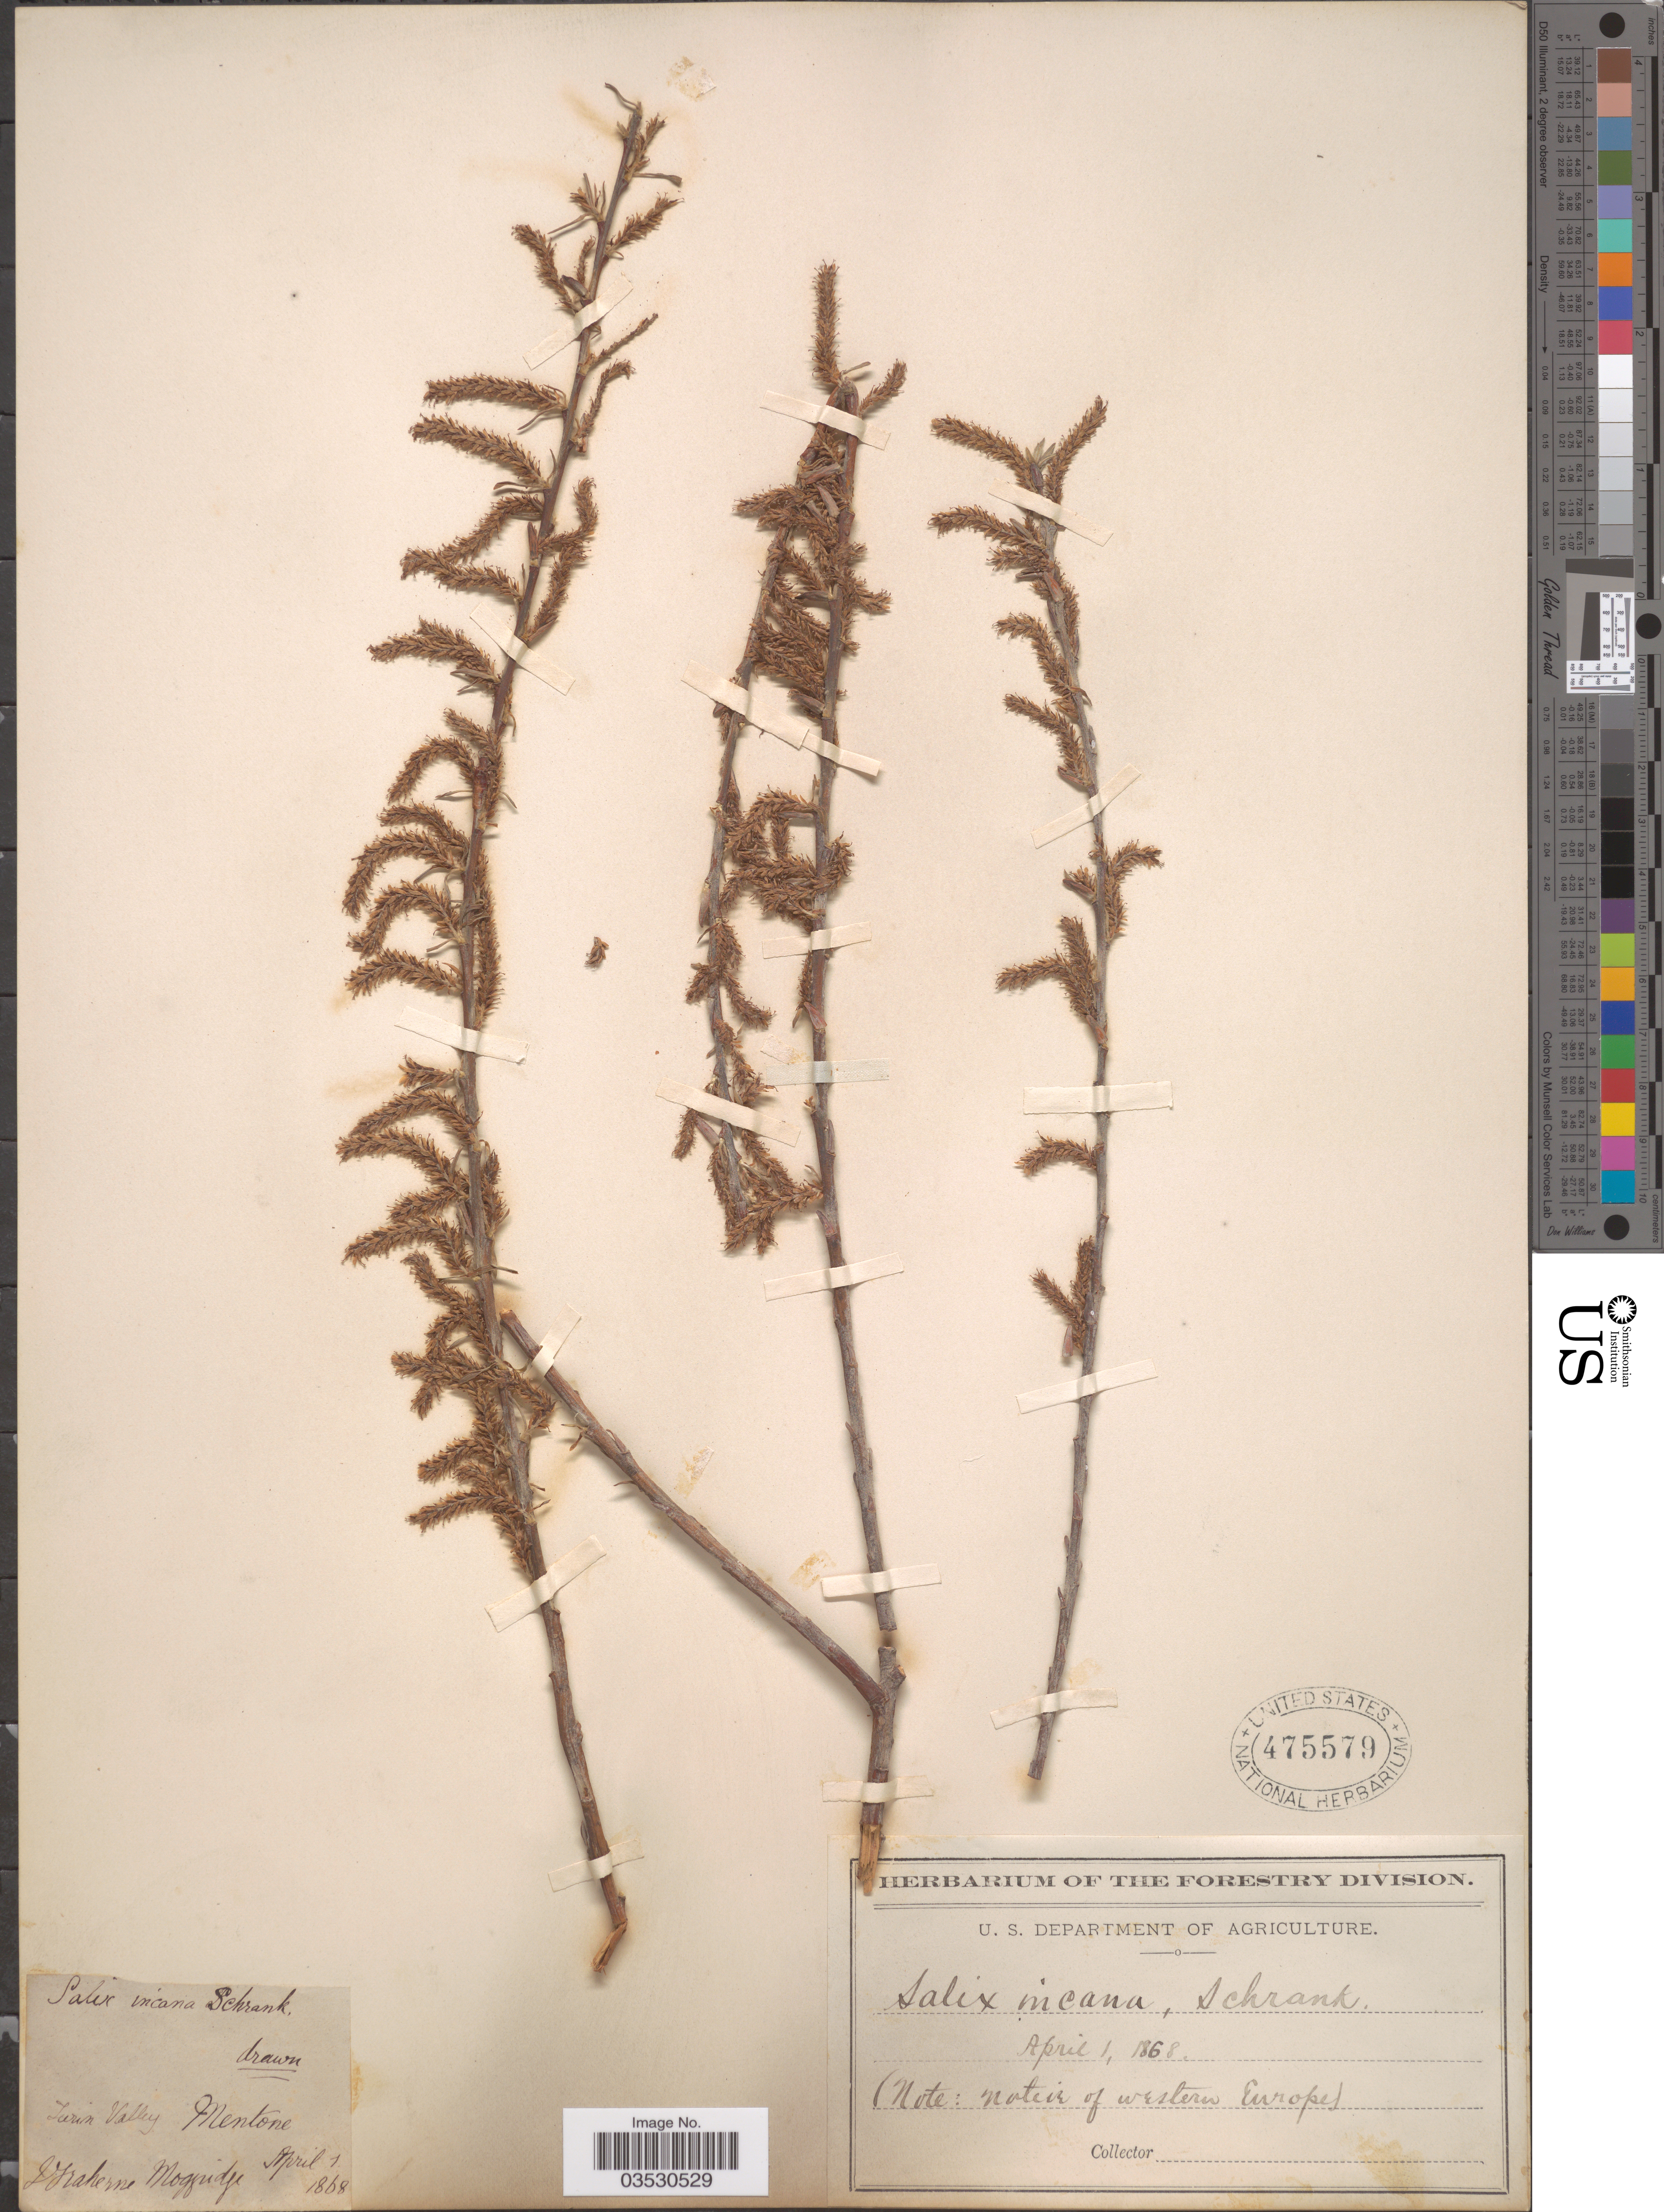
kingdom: Plantae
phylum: Tracheophyta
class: Magnoliopsida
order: Malpighiales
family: Salicaceae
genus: Salix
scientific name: Salix incana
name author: Michx.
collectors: M. Moggridge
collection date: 1868-04-01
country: France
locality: Twin Valley, Mentone.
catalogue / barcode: US 475579